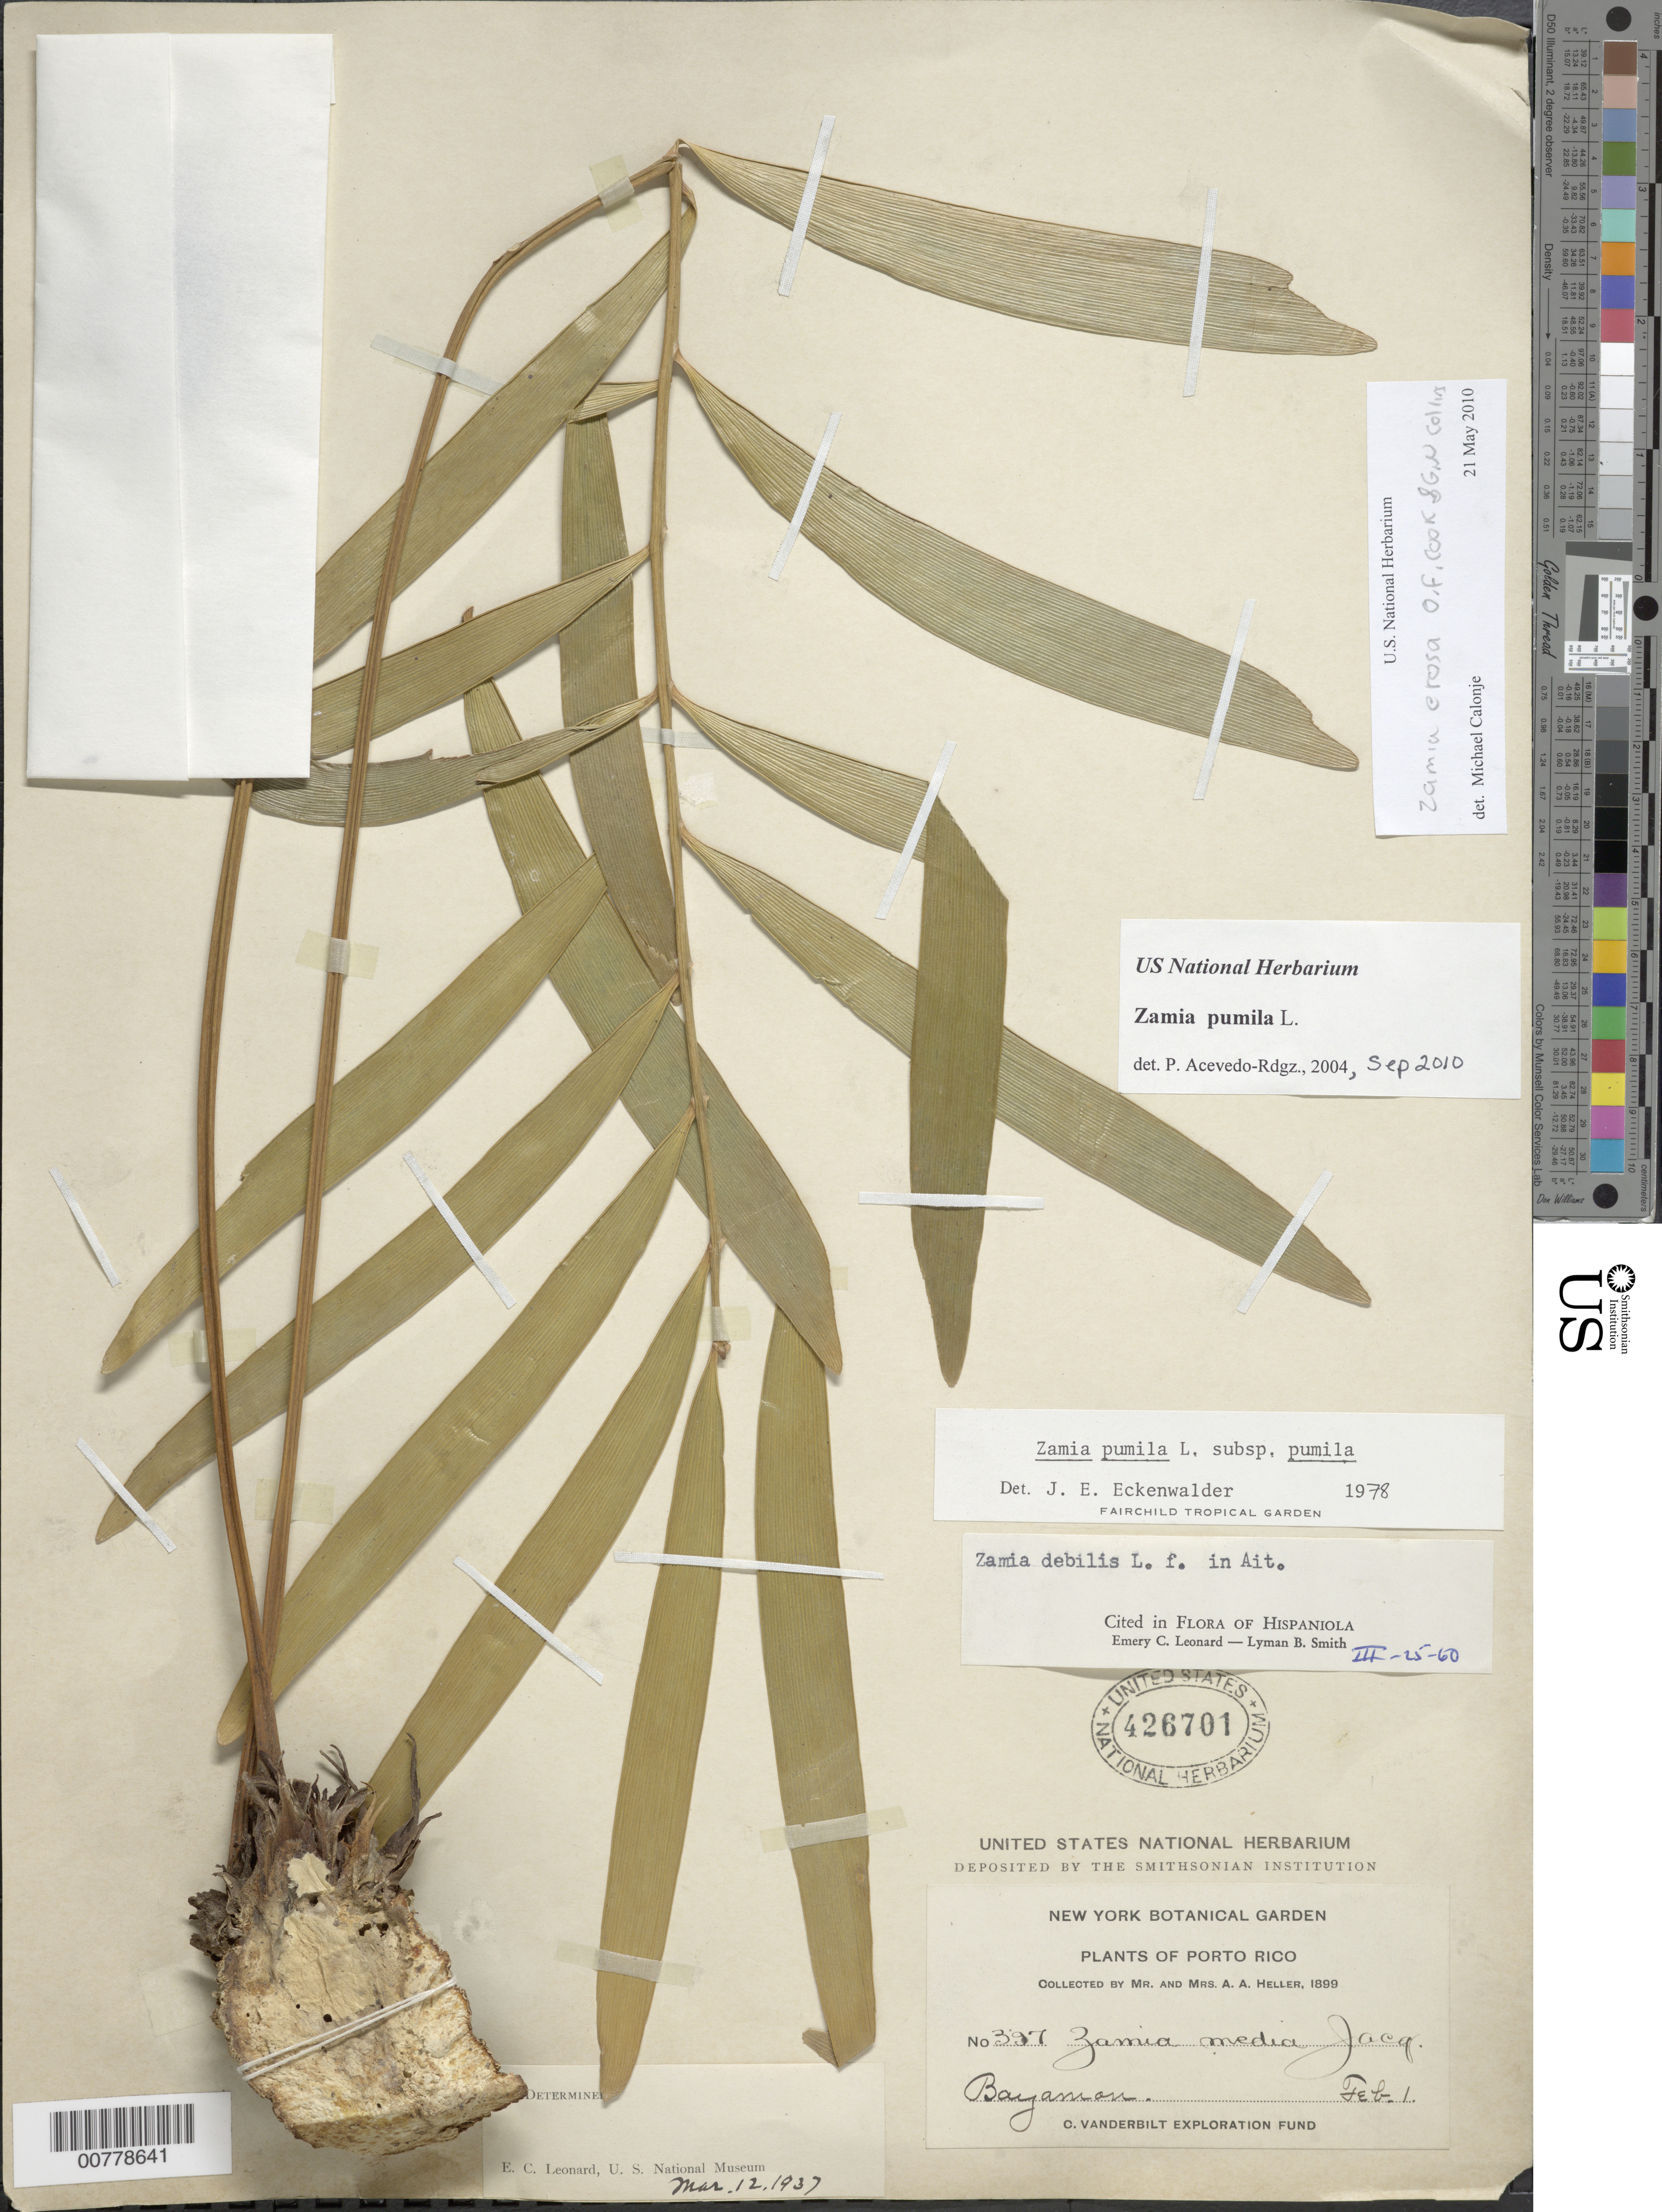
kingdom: Plantae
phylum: Tracheophyta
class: Cycadopsida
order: Cycadales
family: Zamiaceae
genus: Zamia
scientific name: Zamia pumila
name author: L.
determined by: Acevedo-Rodríguez, P., (BOT), Smithsonian Institution - National Museum of Natural History (UNITED STATES)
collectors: A. A. Heller & E. G. Heller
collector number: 397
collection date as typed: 01 Feb 1889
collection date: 1889-02-01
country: Puerto Rico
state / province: Bayamón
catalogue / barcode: US 426701